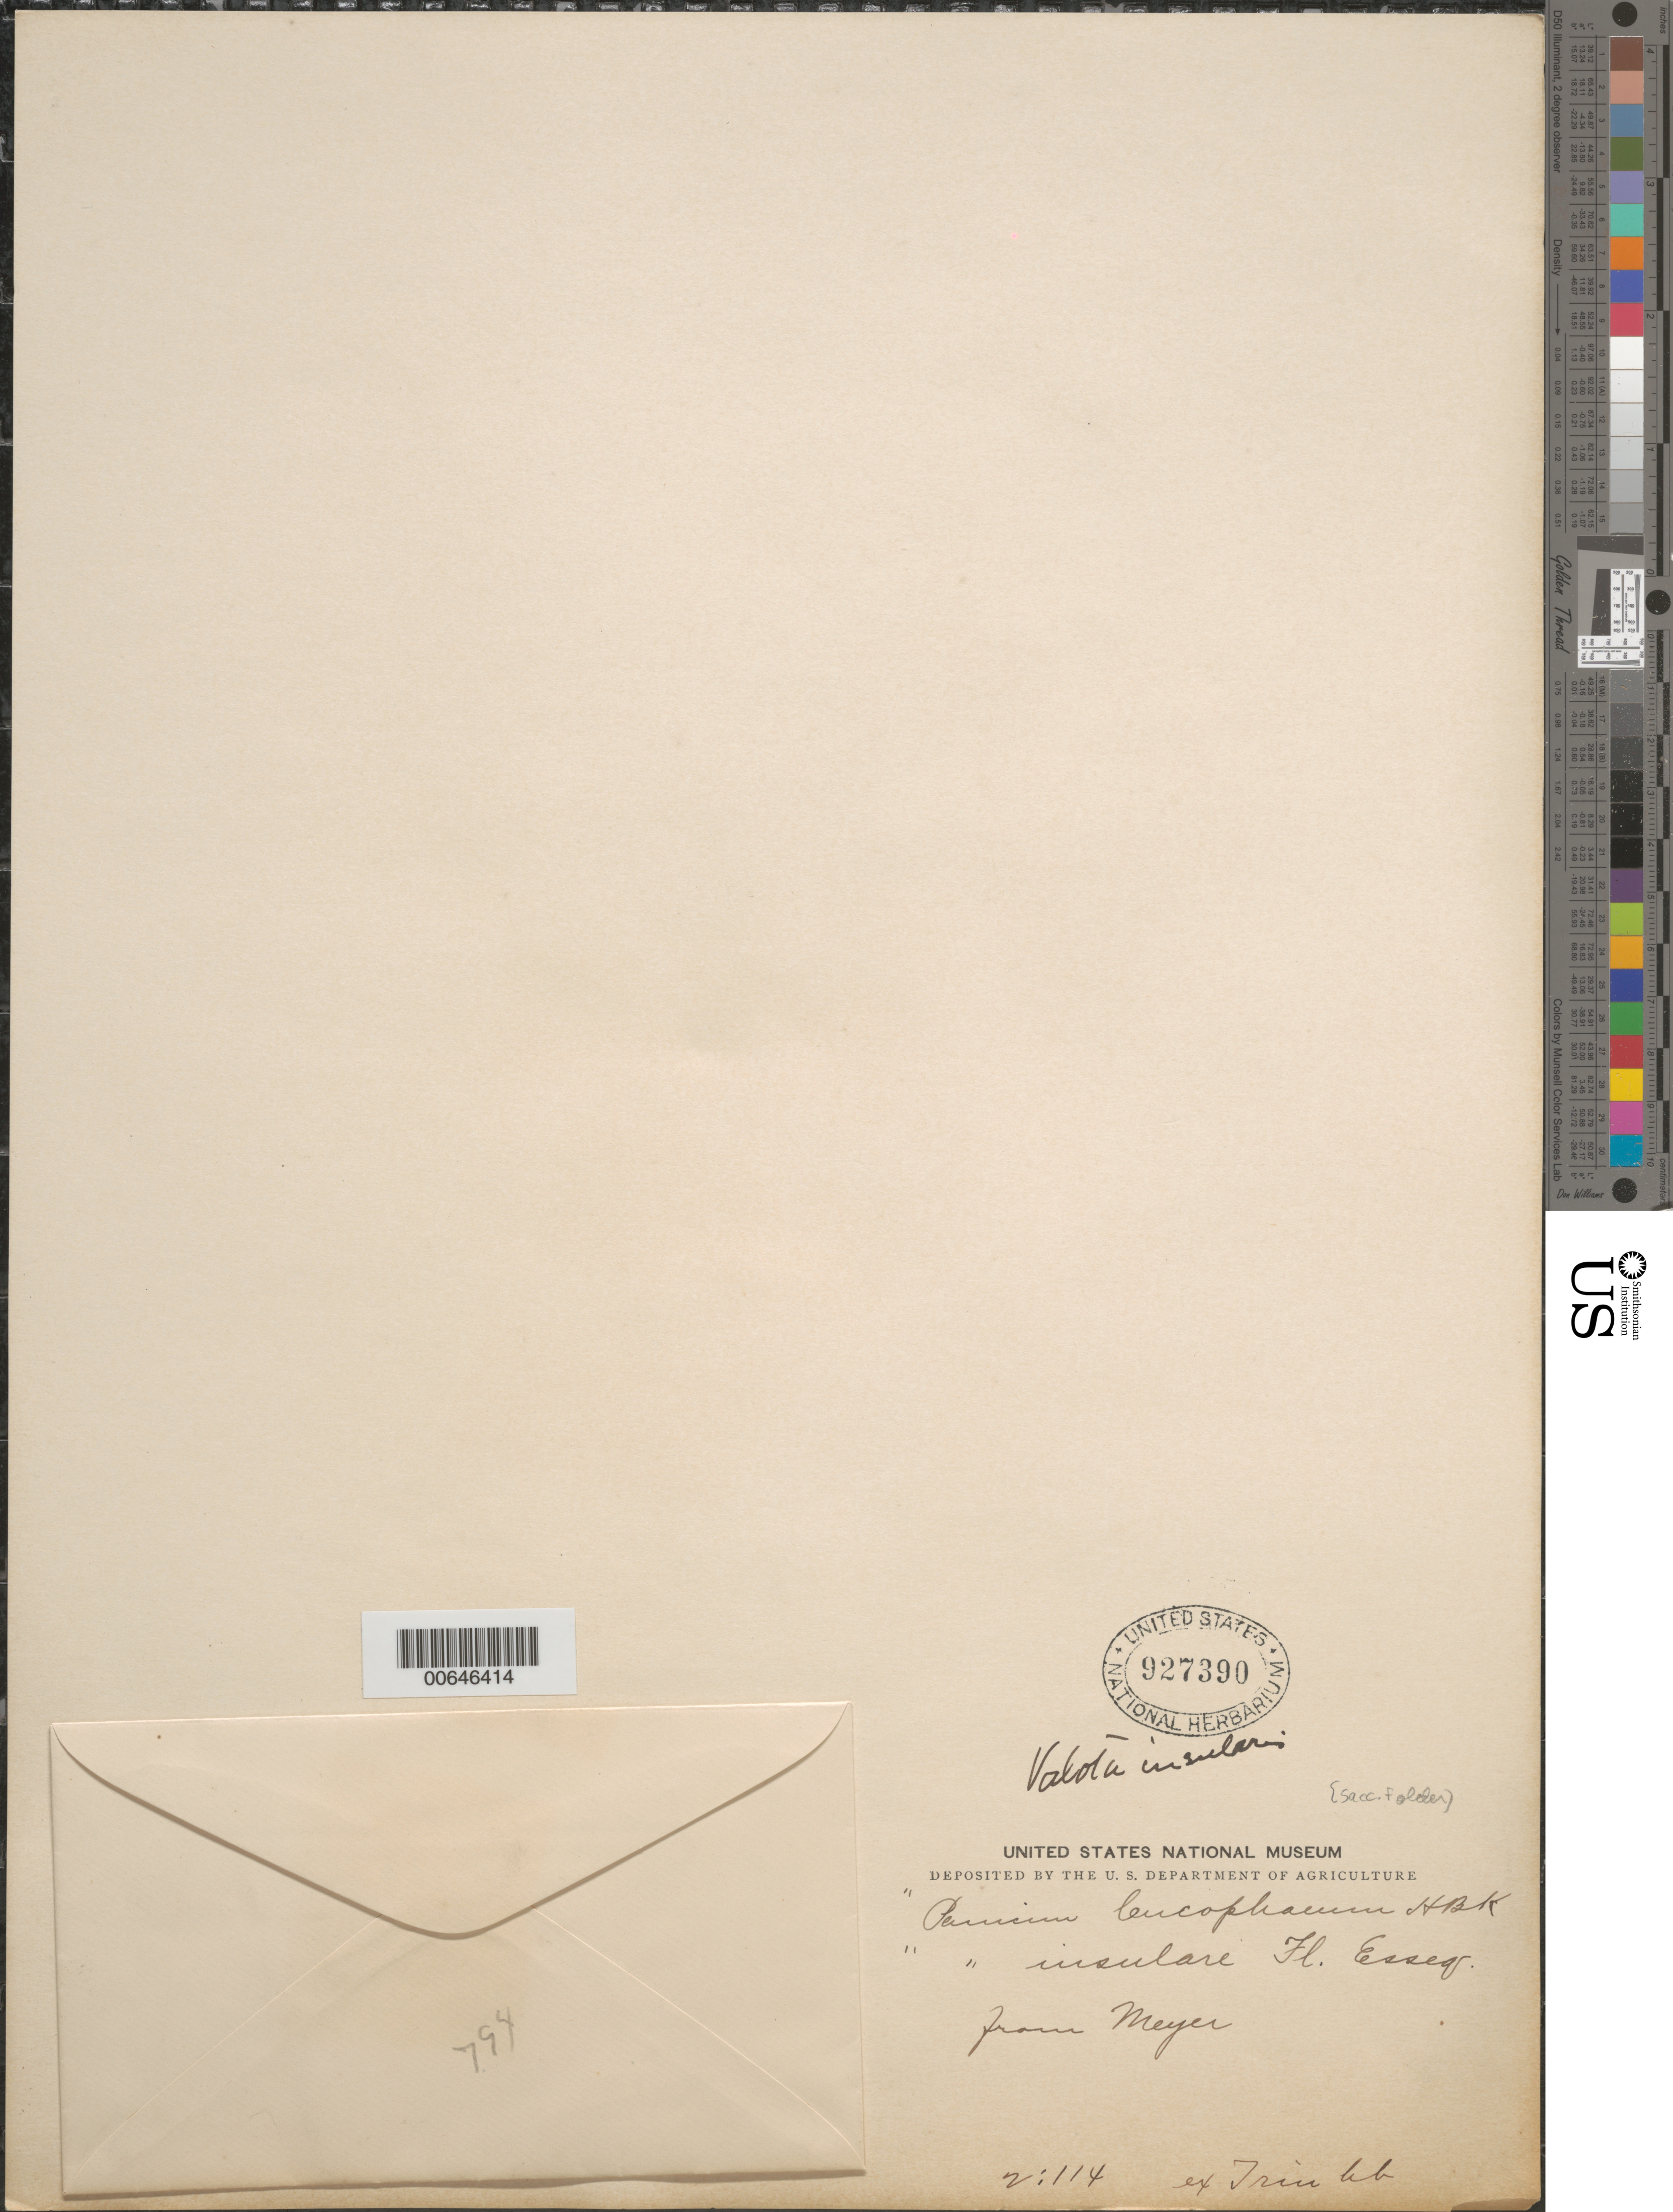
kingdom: Plantae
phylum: Tracheophyta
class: Liliopsida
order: Poales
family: Poaceae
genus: Digitaria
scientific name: Digitaria insularis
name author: (L.) Fedde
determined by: Judziewicz, E. J.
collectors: G. F. W. Meyer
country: Guyana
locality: Essequibo R.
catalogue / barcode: US 927390